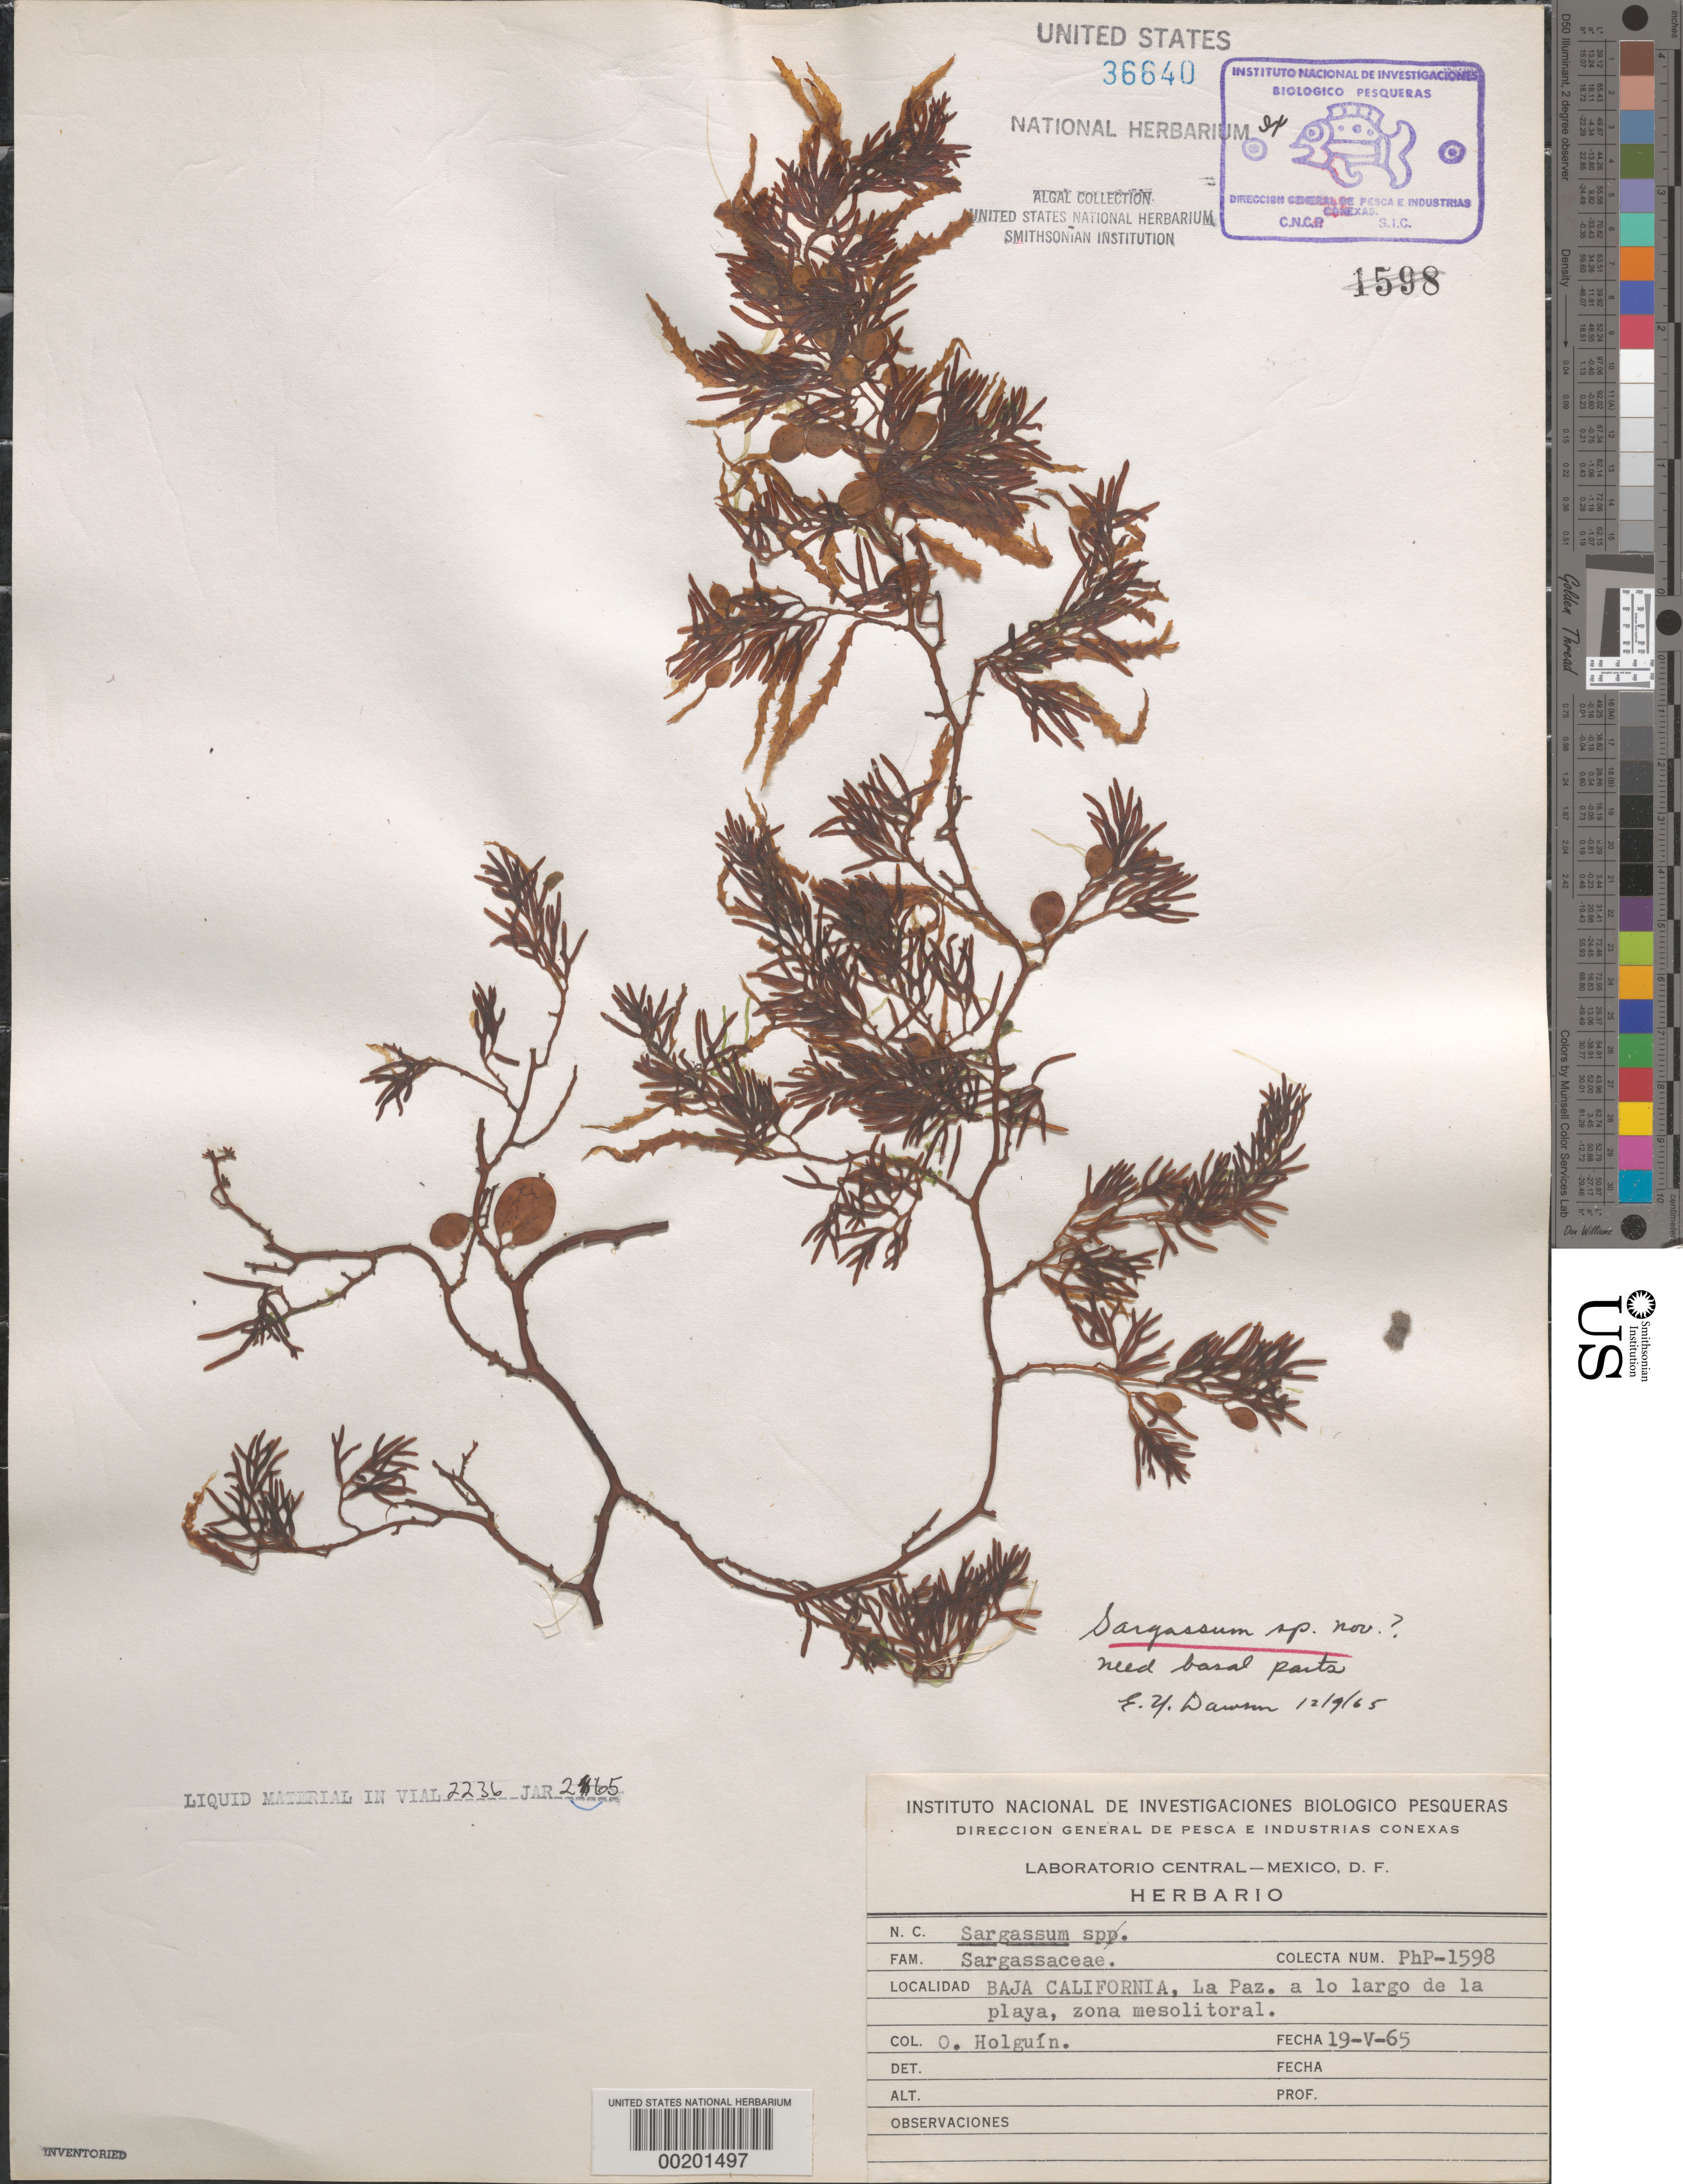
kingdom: Chromista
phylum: Ochrophyta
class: Phaeophyceae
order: Fucales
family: Sargassaceae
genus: Sargassum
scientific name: Sargassum sp.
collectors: O. Holguin Q.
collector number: PHP-1598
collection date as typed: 19 May 1965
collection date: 1965-05-19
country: Mexico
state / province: Baja California Sur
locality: La Paz, Bahia de La Paz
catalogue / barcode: US 36640